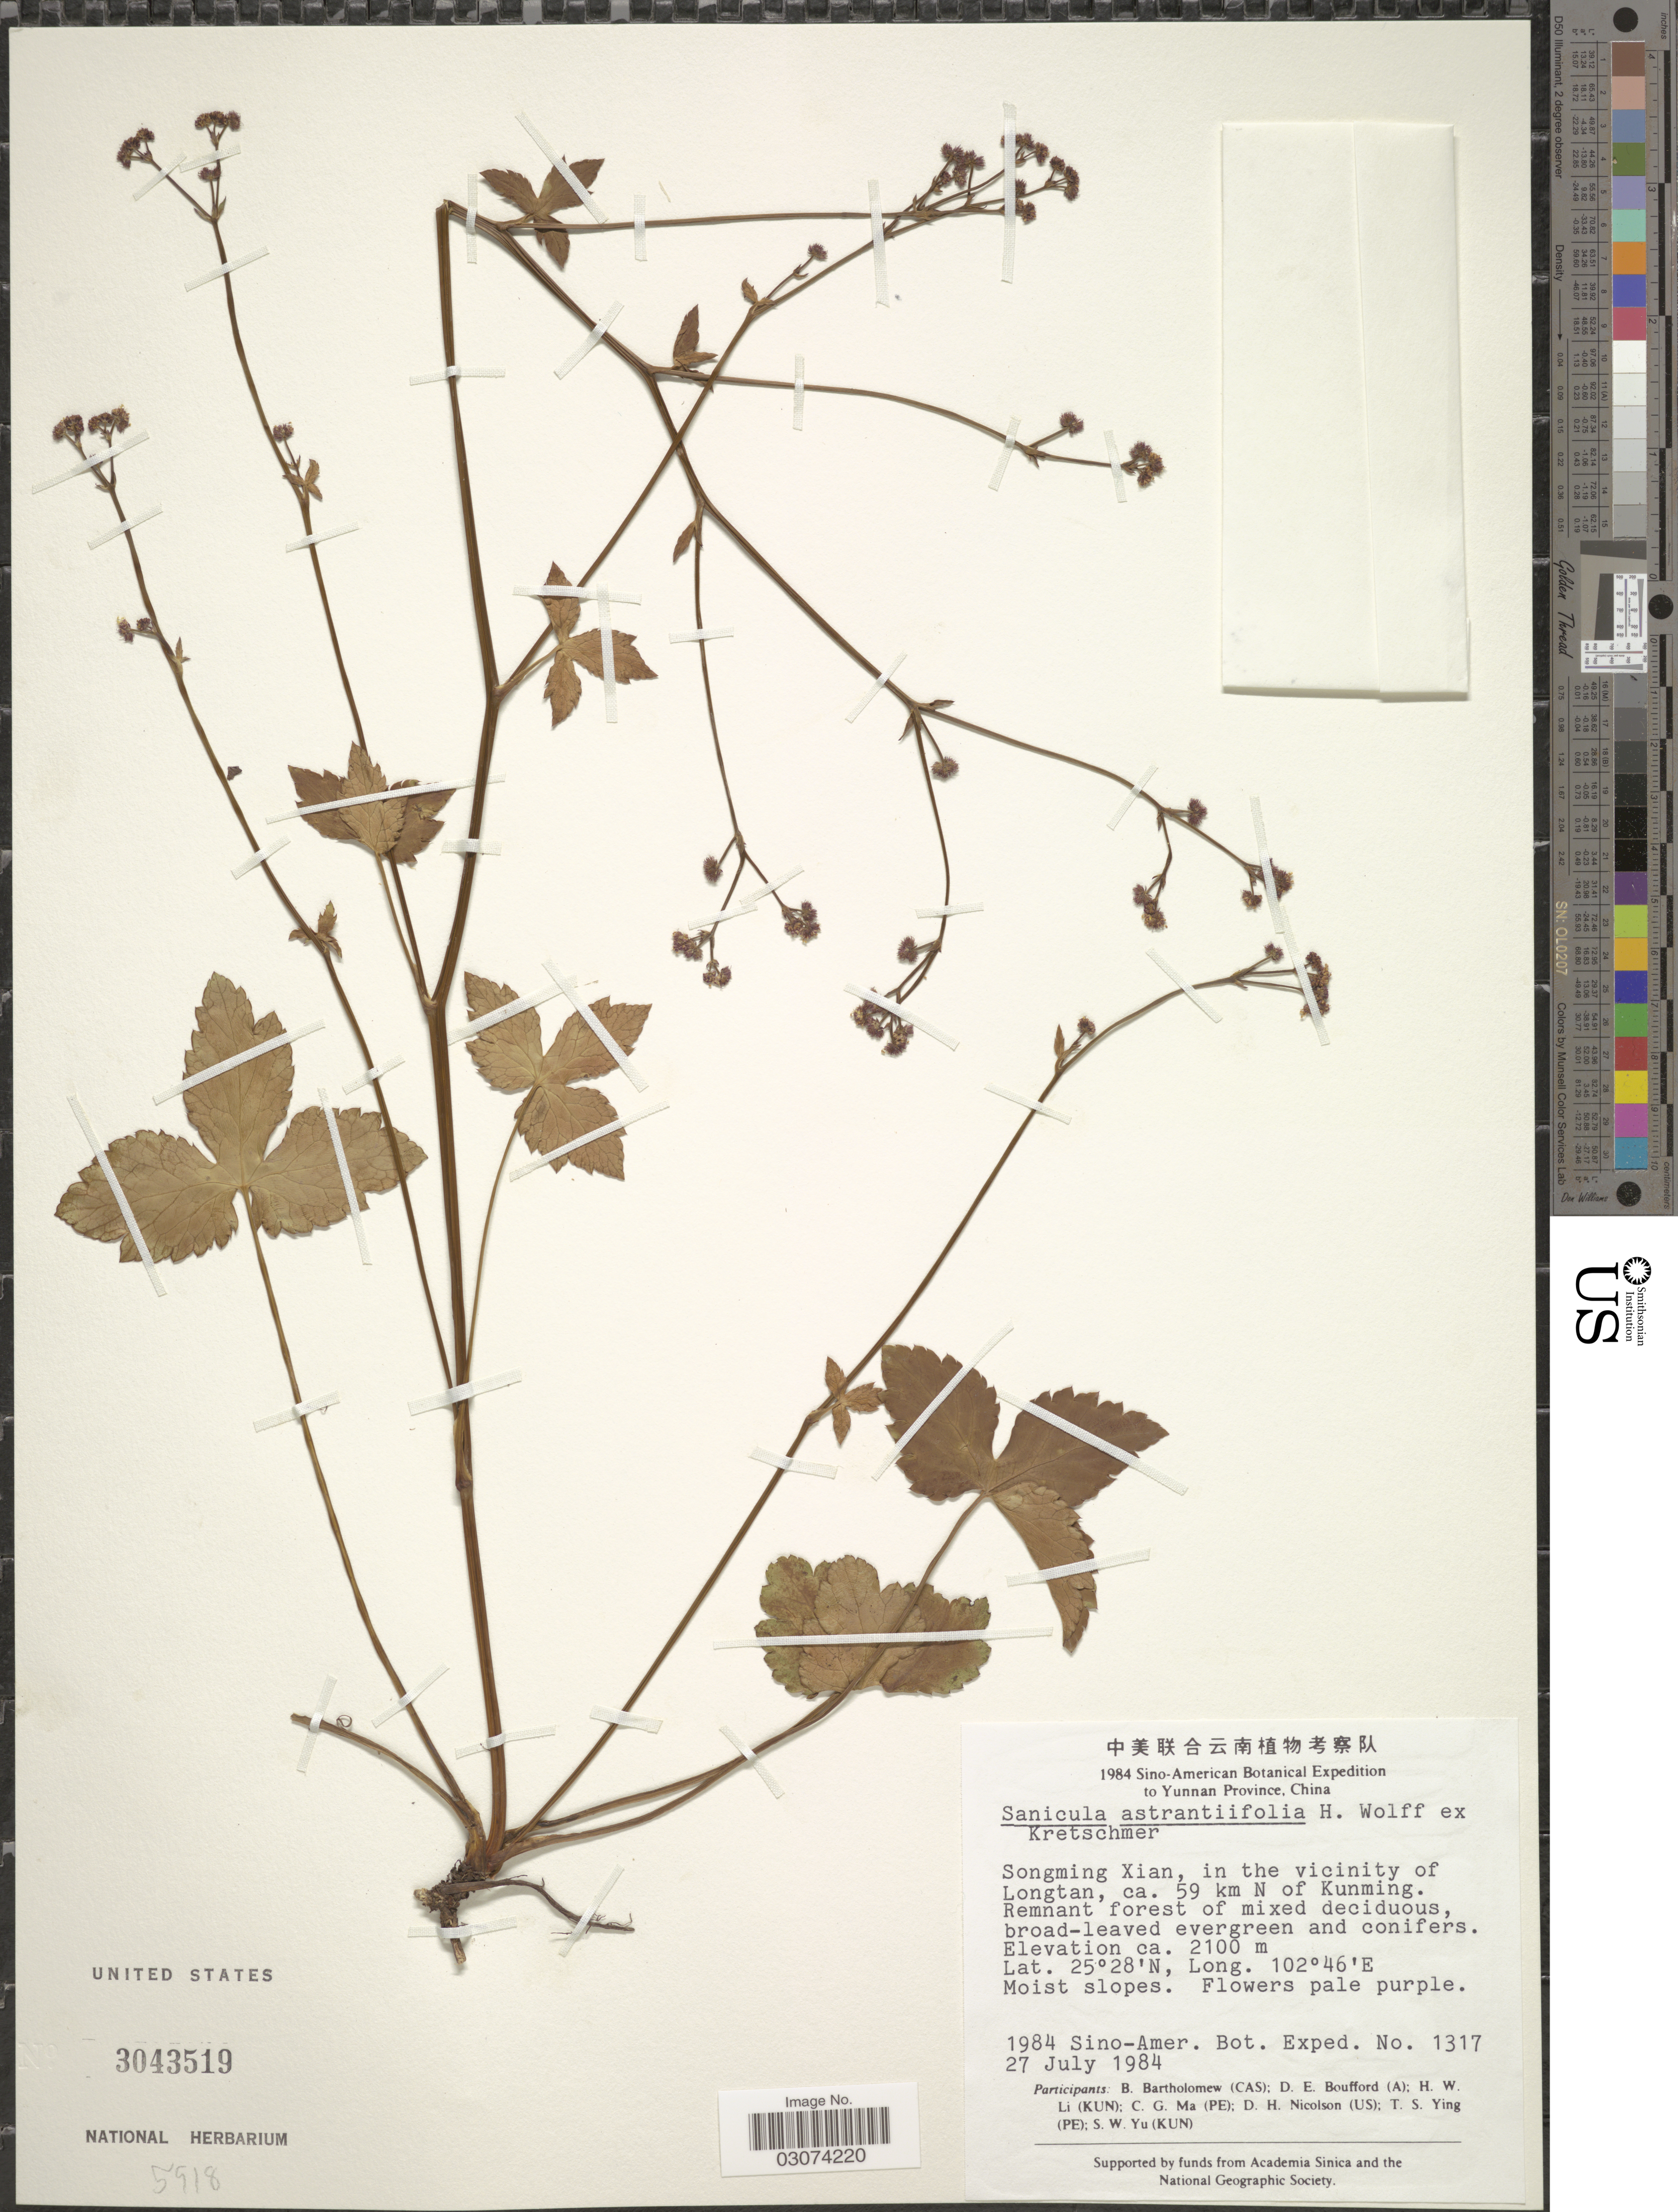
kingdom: Plantae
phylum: Tracheophyta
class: Magnoliopsida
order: Apiales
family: Apiaceae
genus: Sanicula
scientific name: Sanicula astrantiifolia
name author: H. Wolff ex Kretschmer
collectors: B. Bartholomew, D. E. Boufford, H. W. Li, C. Ma & et al.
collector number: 1317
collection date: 1984-07-27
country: China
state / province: Yunnan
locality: Songming Xian, in the vicinity of Longtan, ca. 59 km N of Kunming.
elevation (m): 2100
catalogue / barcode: US 3043519